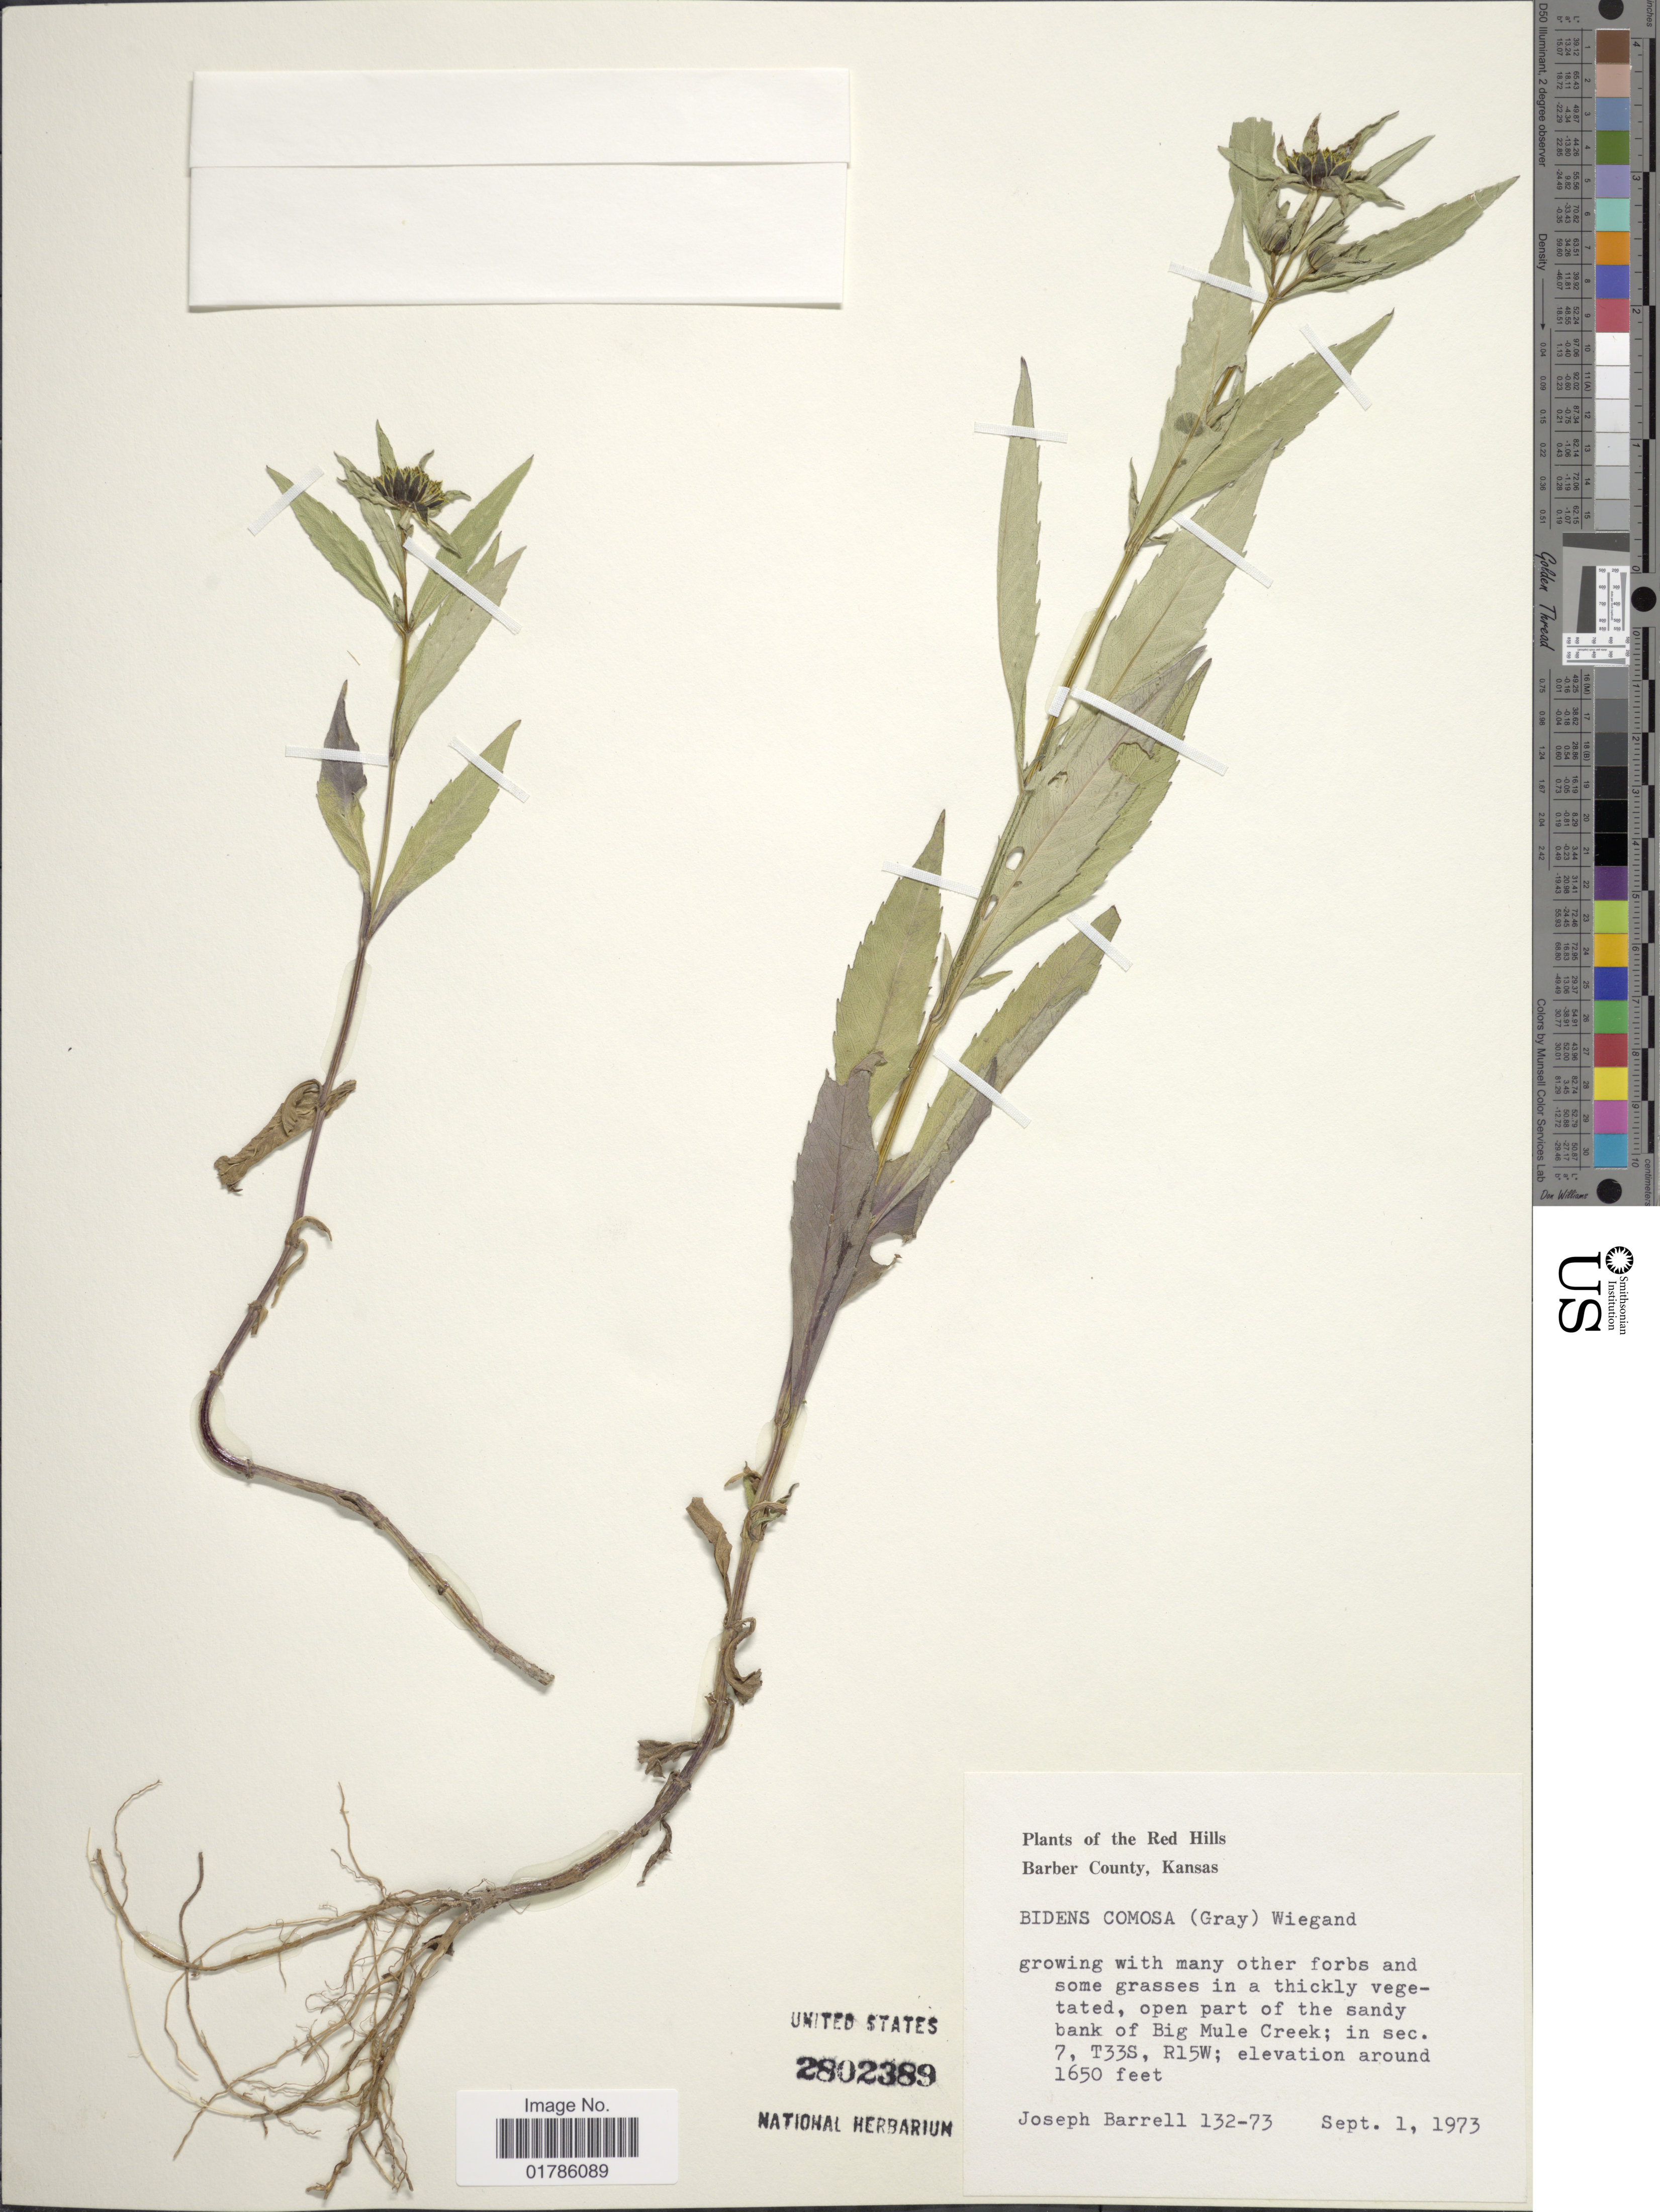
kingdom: Plantae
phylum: Tracheophyta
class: Magnoliopsida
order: Asterales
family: Asteraceae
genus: Bidens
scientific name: Bidens comosa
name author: (A. Gray) Wiegand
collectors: J. Barrell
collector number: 132-73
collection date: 1973-09-01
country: United States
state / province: Kansas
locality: Red Hills, Barber County, open part of the sandy bank of Big Mule Creek; in sec. 7, T33S, R15W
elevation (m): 503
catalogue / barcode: US 2802389